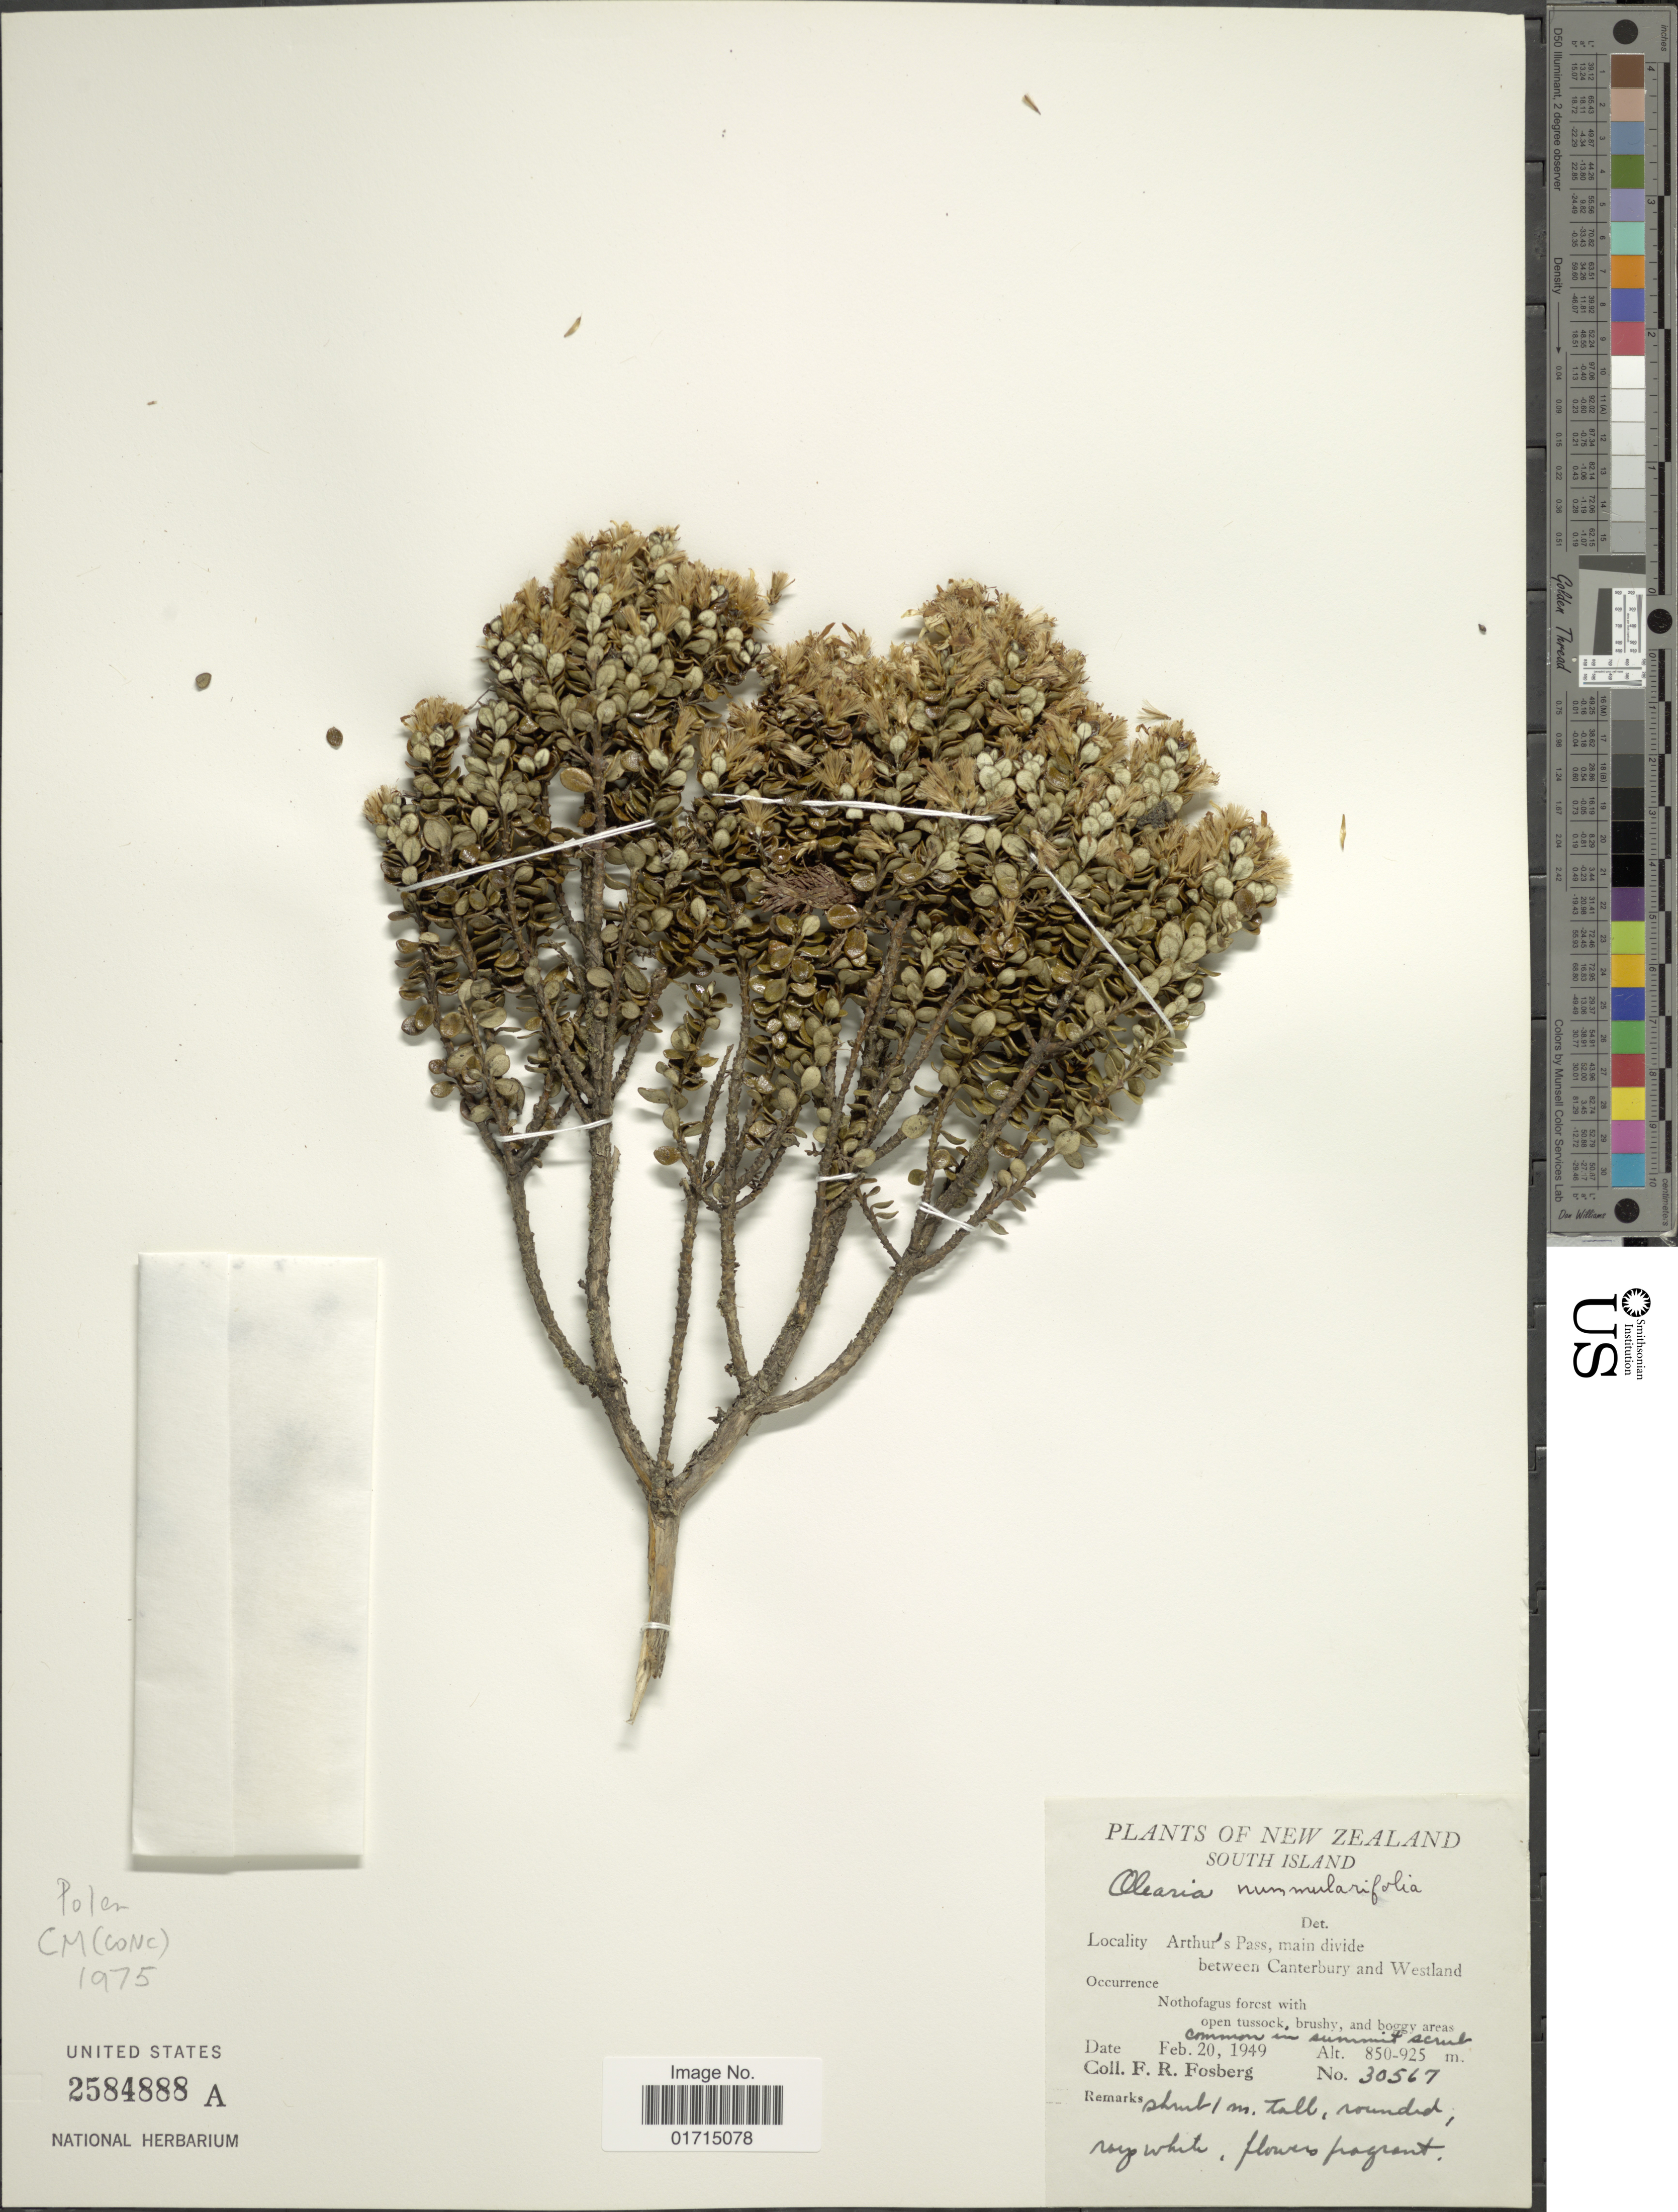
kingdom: Plantae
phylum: Tracheophyta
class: Magnoliopsida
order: Asterales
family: Asteraceae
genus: Olearia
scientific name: Olearia nummulariifolia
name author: (Hook. f.) Hook. f.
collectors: F. R. Fosberg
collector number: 30567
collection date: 1949-02-20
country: New Zealand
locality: New Zealand. South Island: Arthur's Pass, main divide between Canterbury and Westland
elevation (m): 850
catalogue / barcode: US 2584888A